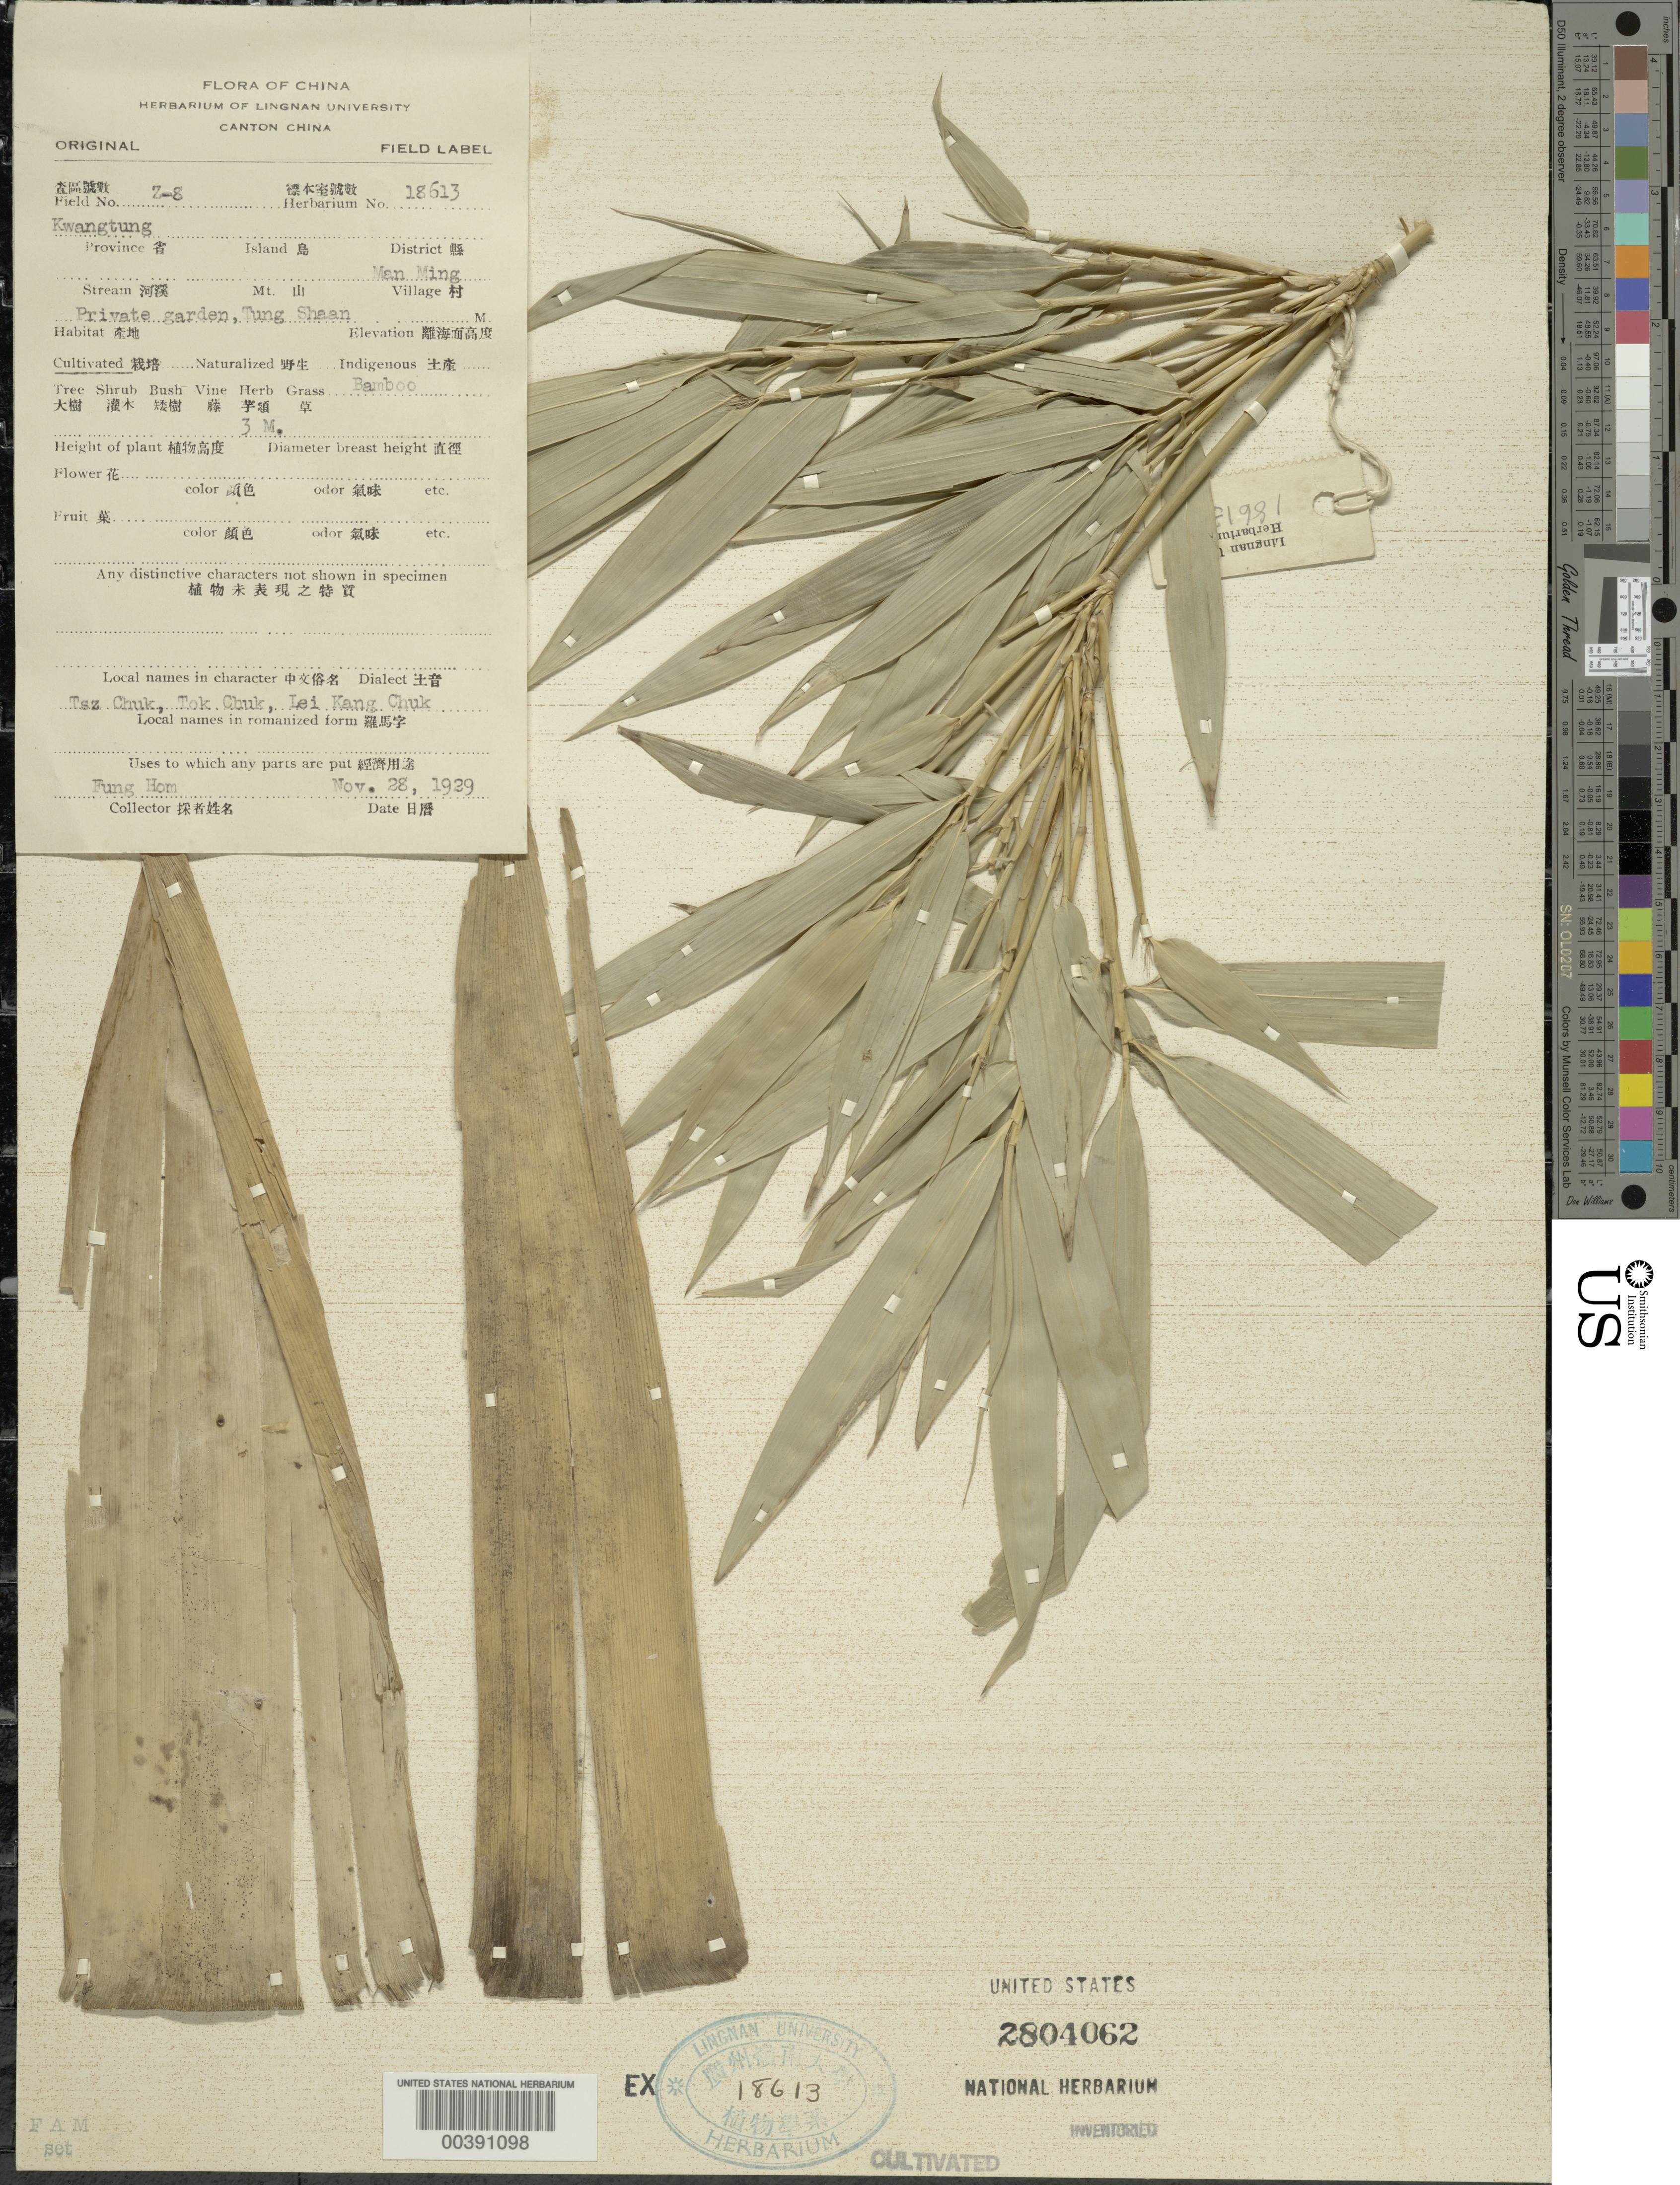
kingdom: Plantae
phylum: Tracheophyta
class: Liliopsida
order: Poales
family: Poaceae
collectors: H. L. Fung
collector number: Z-8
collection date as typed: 28 Nov 1929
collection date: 1929-11-28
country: China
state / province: Guangdong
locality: Man ming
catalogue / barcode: US 2804062